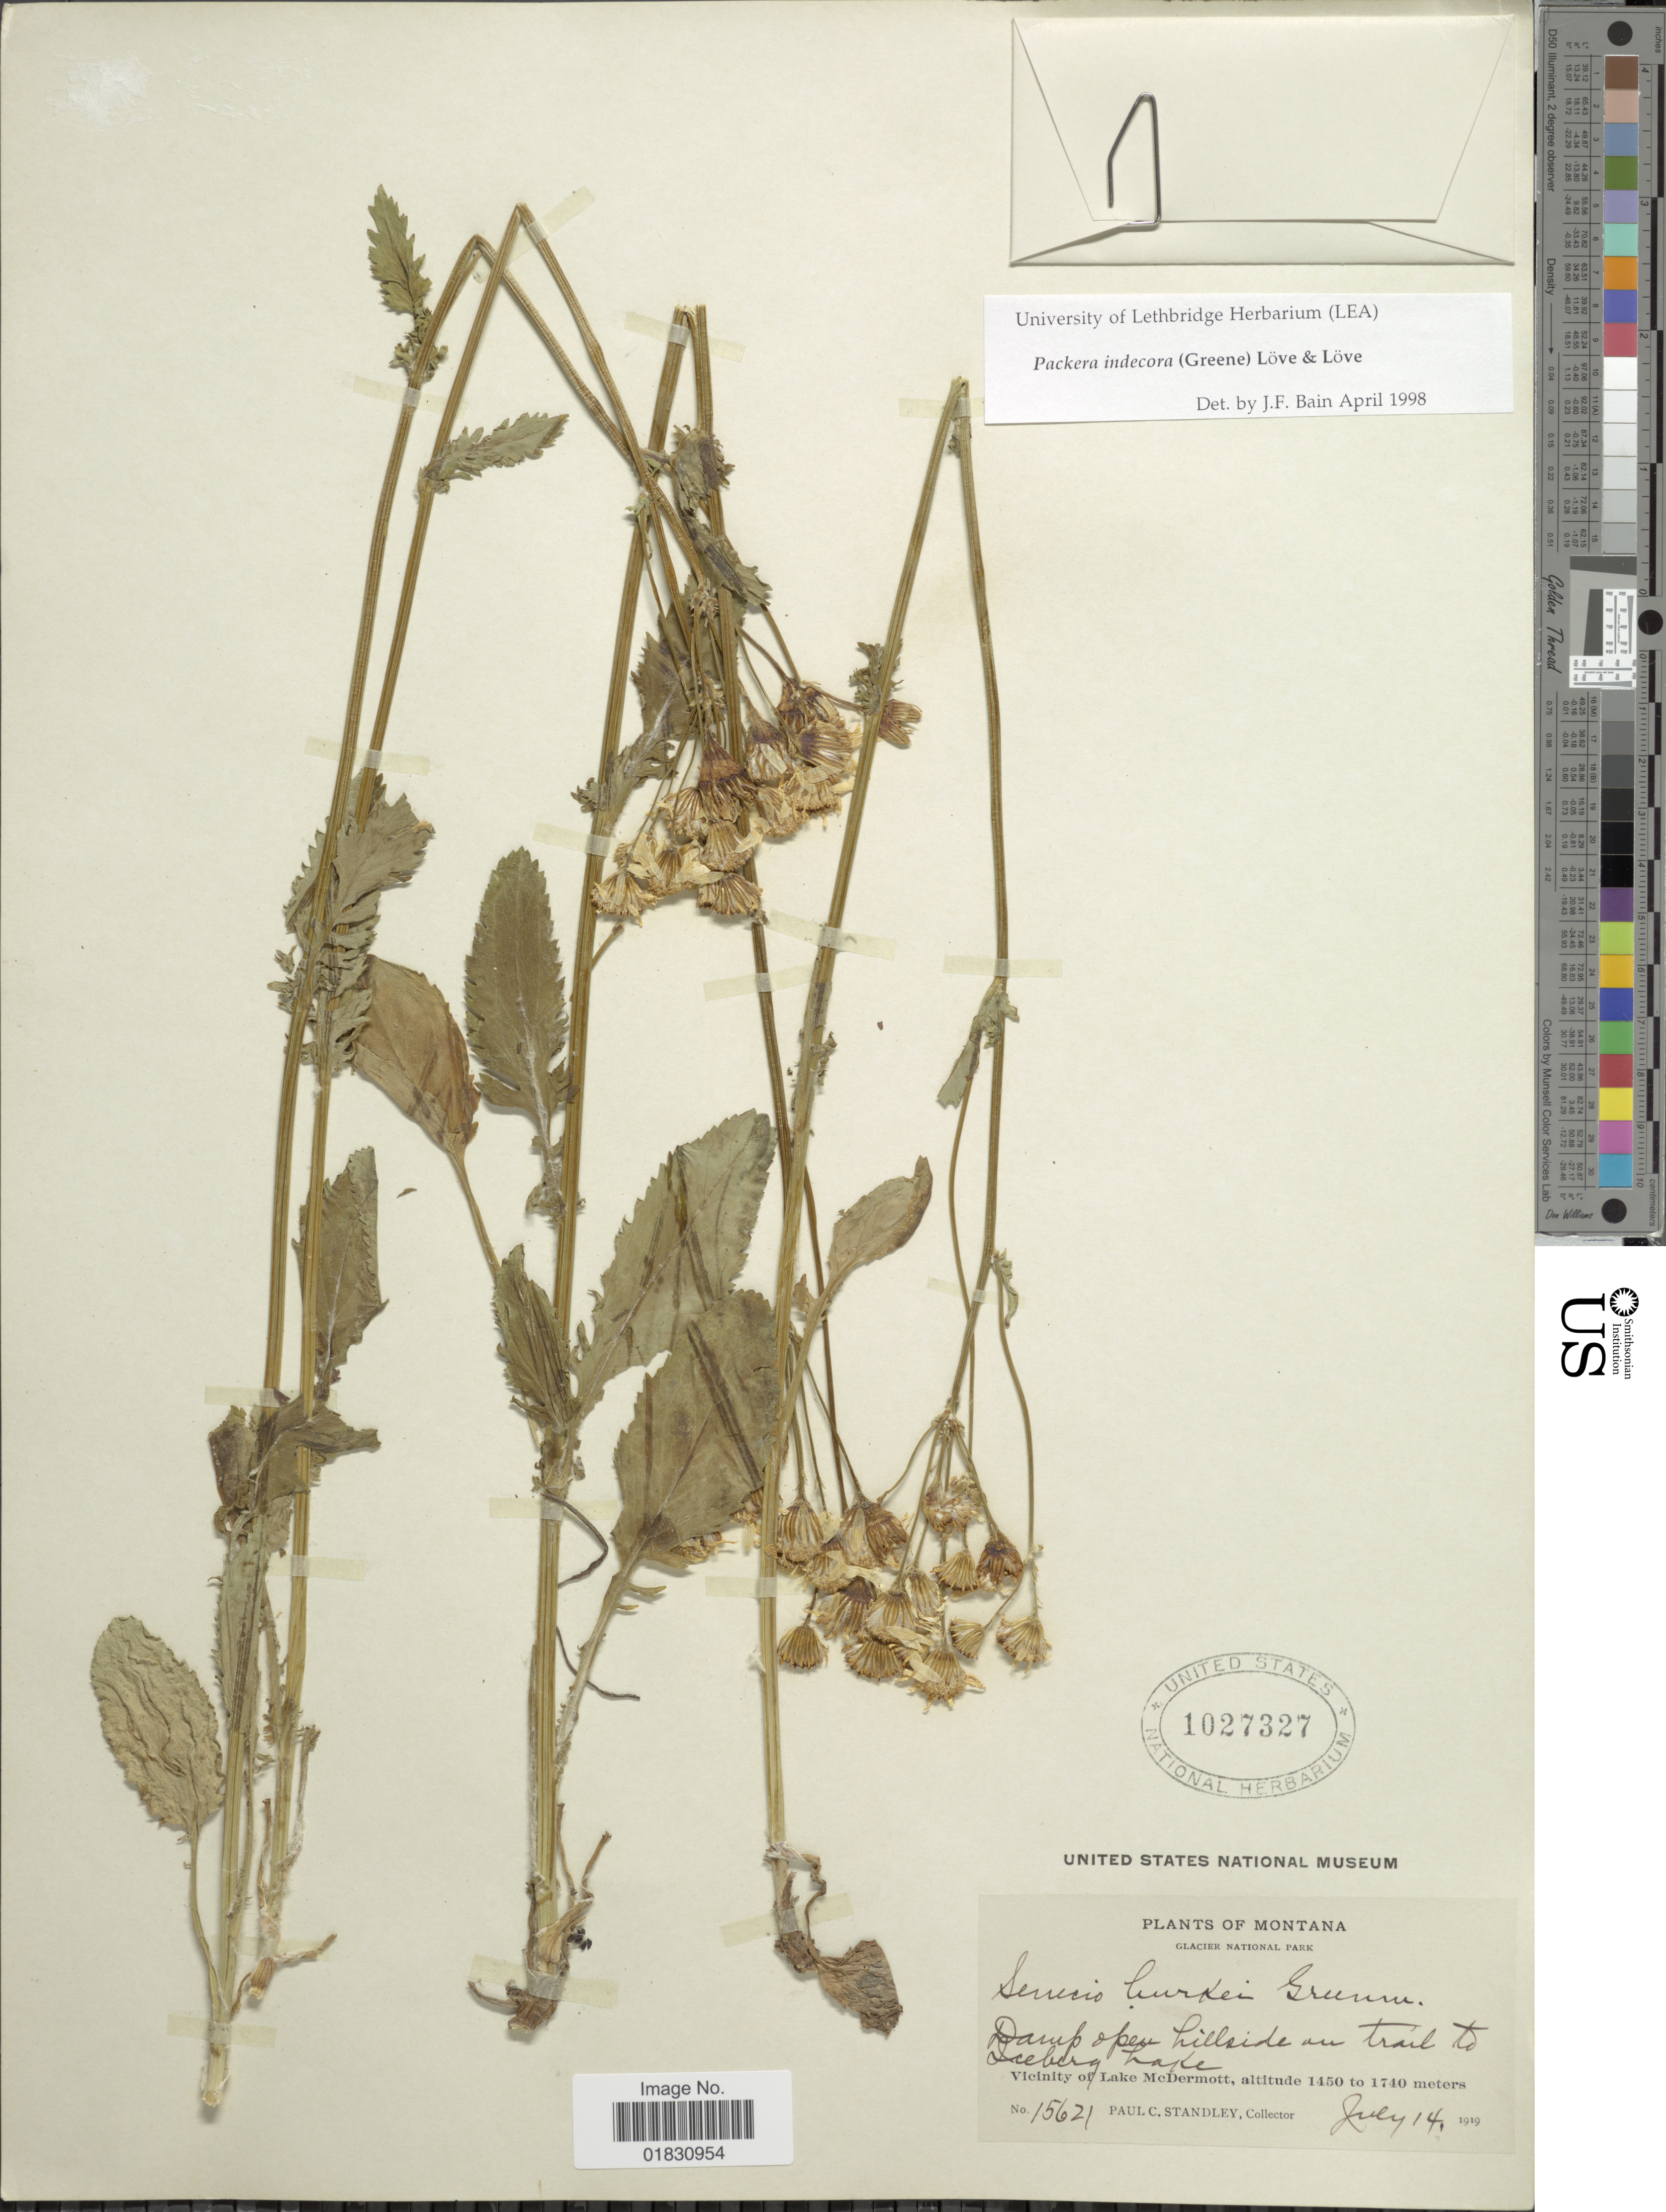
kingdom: Plantae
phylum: Tracheophyta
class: Magnoliopsida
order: Asterales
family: Asteraceae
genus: Packera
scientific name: Packera indecora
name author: (Greene) Á. Löve & D. Löve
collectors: P. C. Standley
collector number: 15621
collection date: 1919-07-14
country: United States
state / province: Montana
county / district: Glacier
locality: Glacier National Park, Damp open hillside on trail to Iceberg Lake, Vicinity of Lake McDermott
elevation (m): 1450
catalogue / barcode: US 1027327